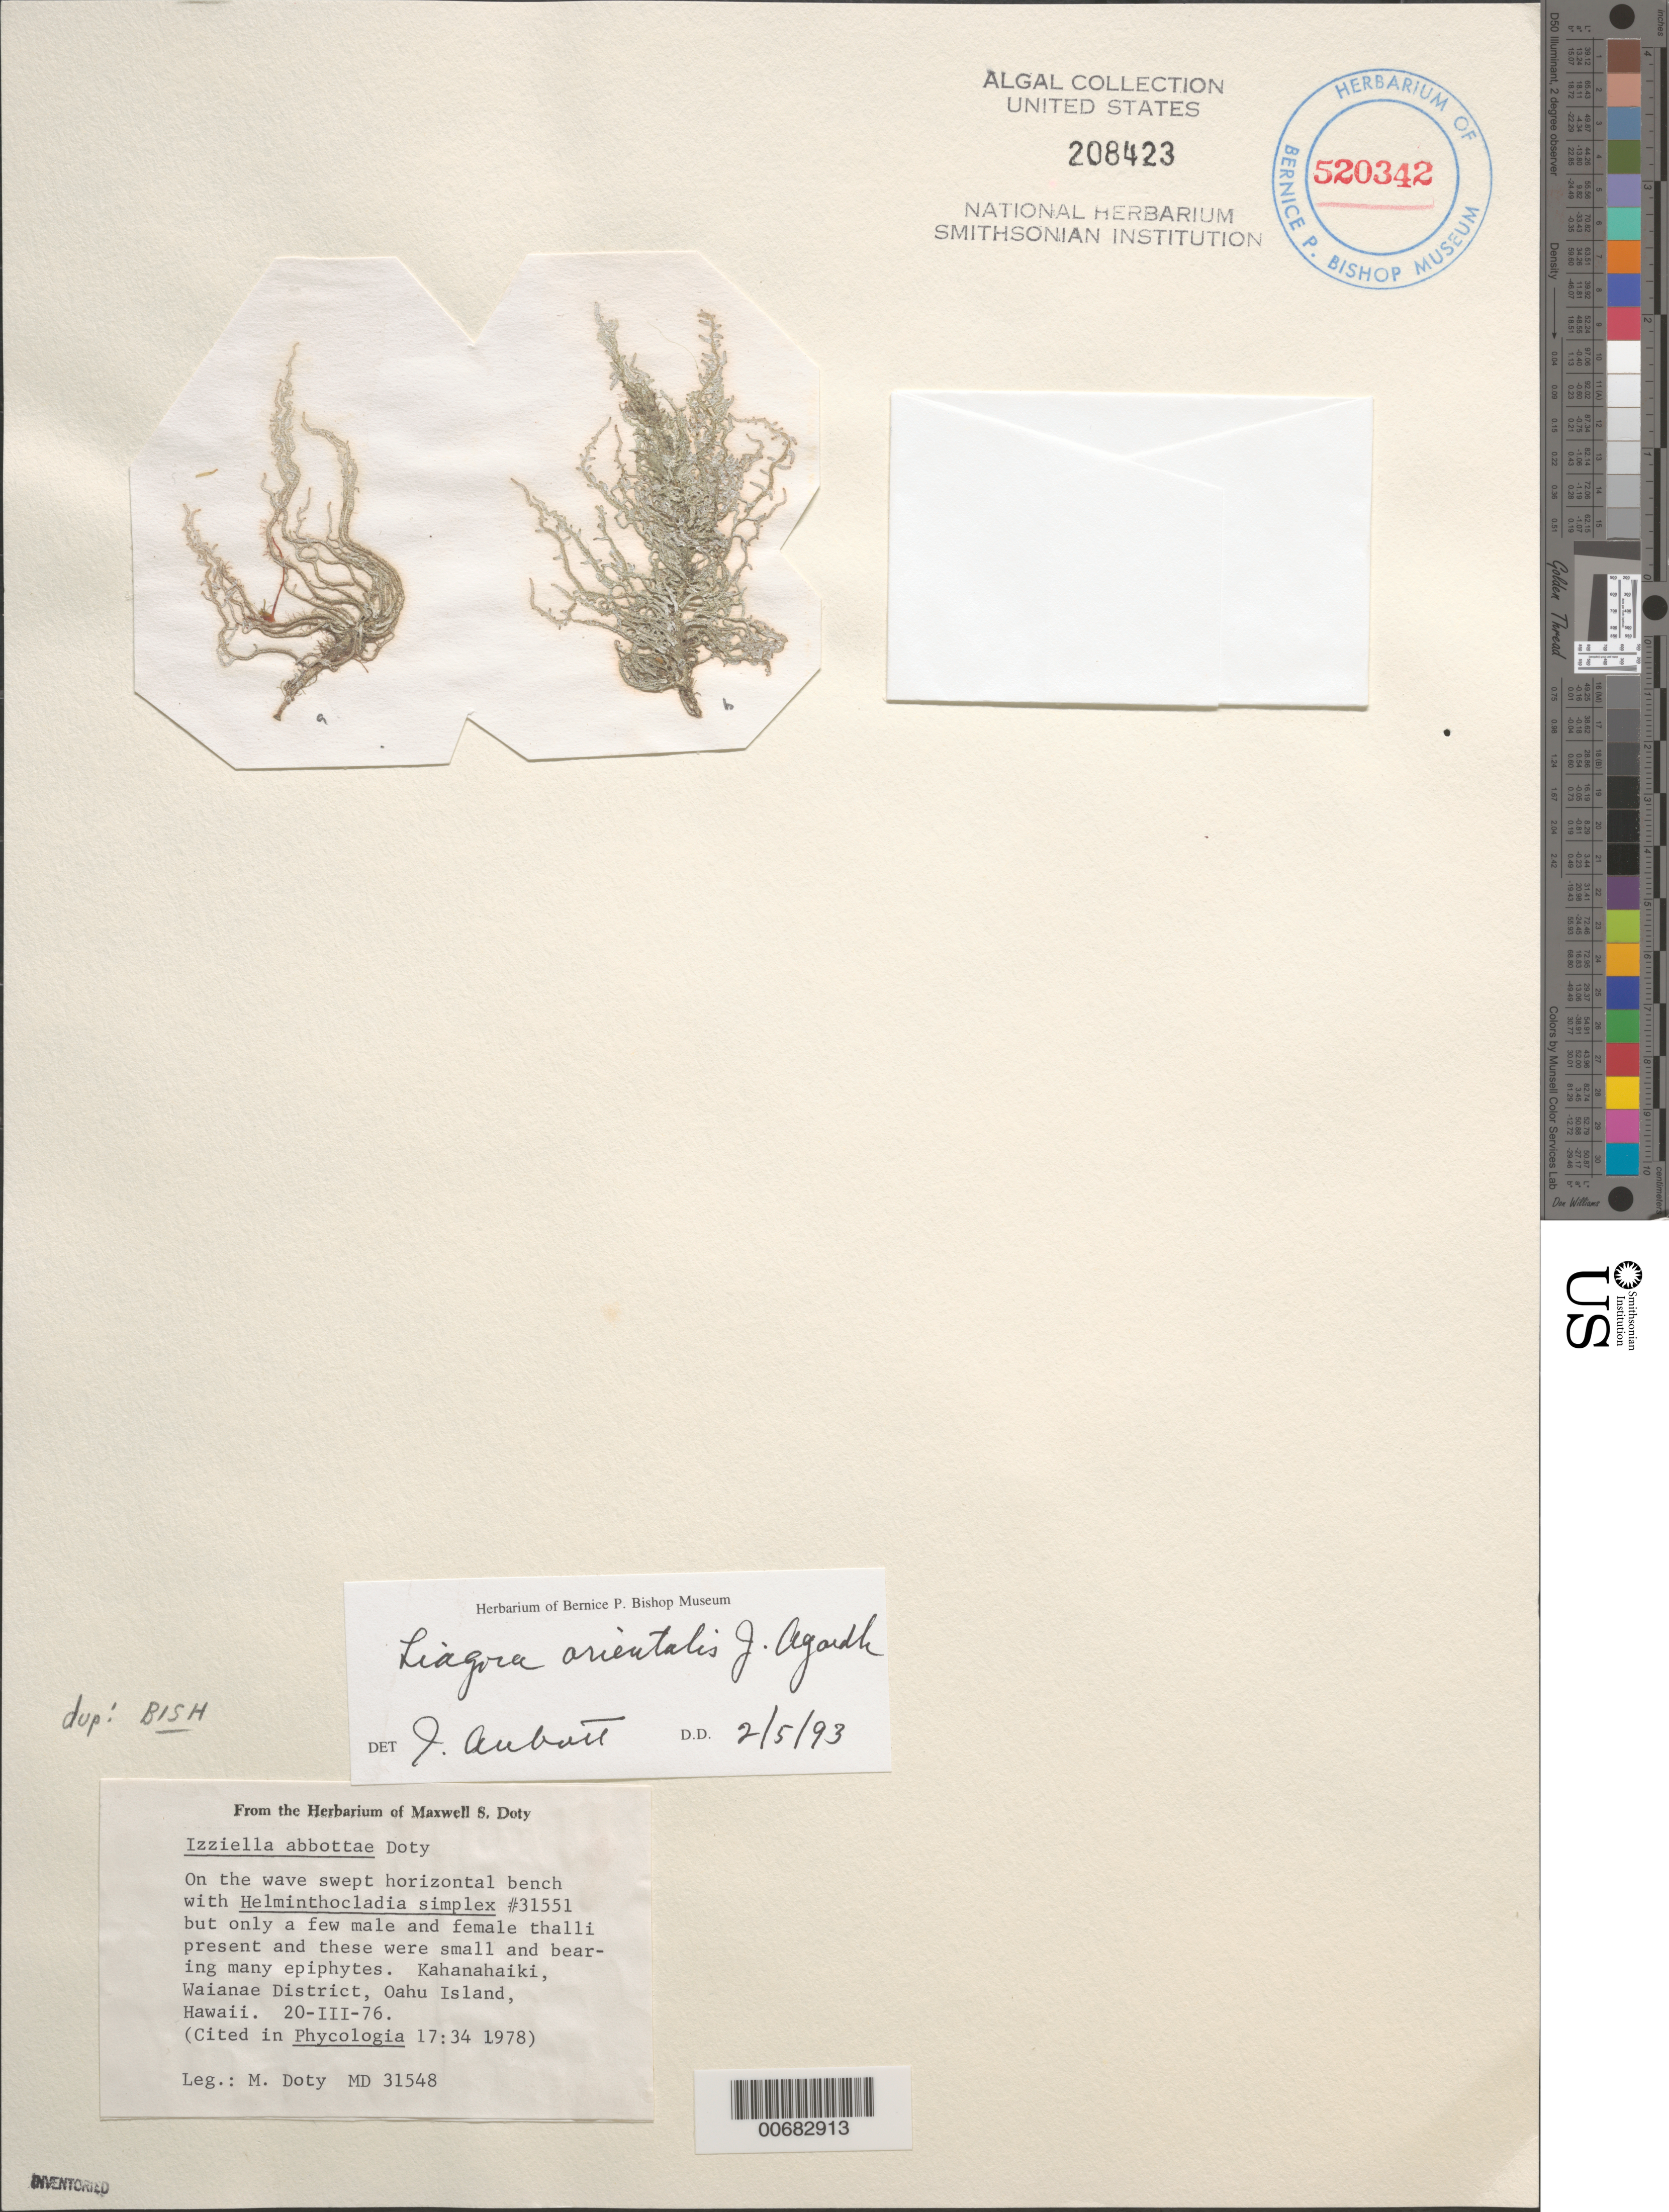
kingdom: Plantae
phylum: Rhodophyta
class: Florideophyceae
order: Nemaliales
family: Liagoraceae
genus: Izziella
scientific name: Izziella orientalis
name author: (J. Agardh) Huisman & Schils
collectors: M. S. Doty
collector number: MSD 31548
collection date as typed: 20 Mar 1976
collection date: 1976-03-20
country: United States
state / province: Hawaii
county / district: Honolulu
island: Oahu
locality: Kahanahaiki, Waianae District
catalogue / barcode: US 208423